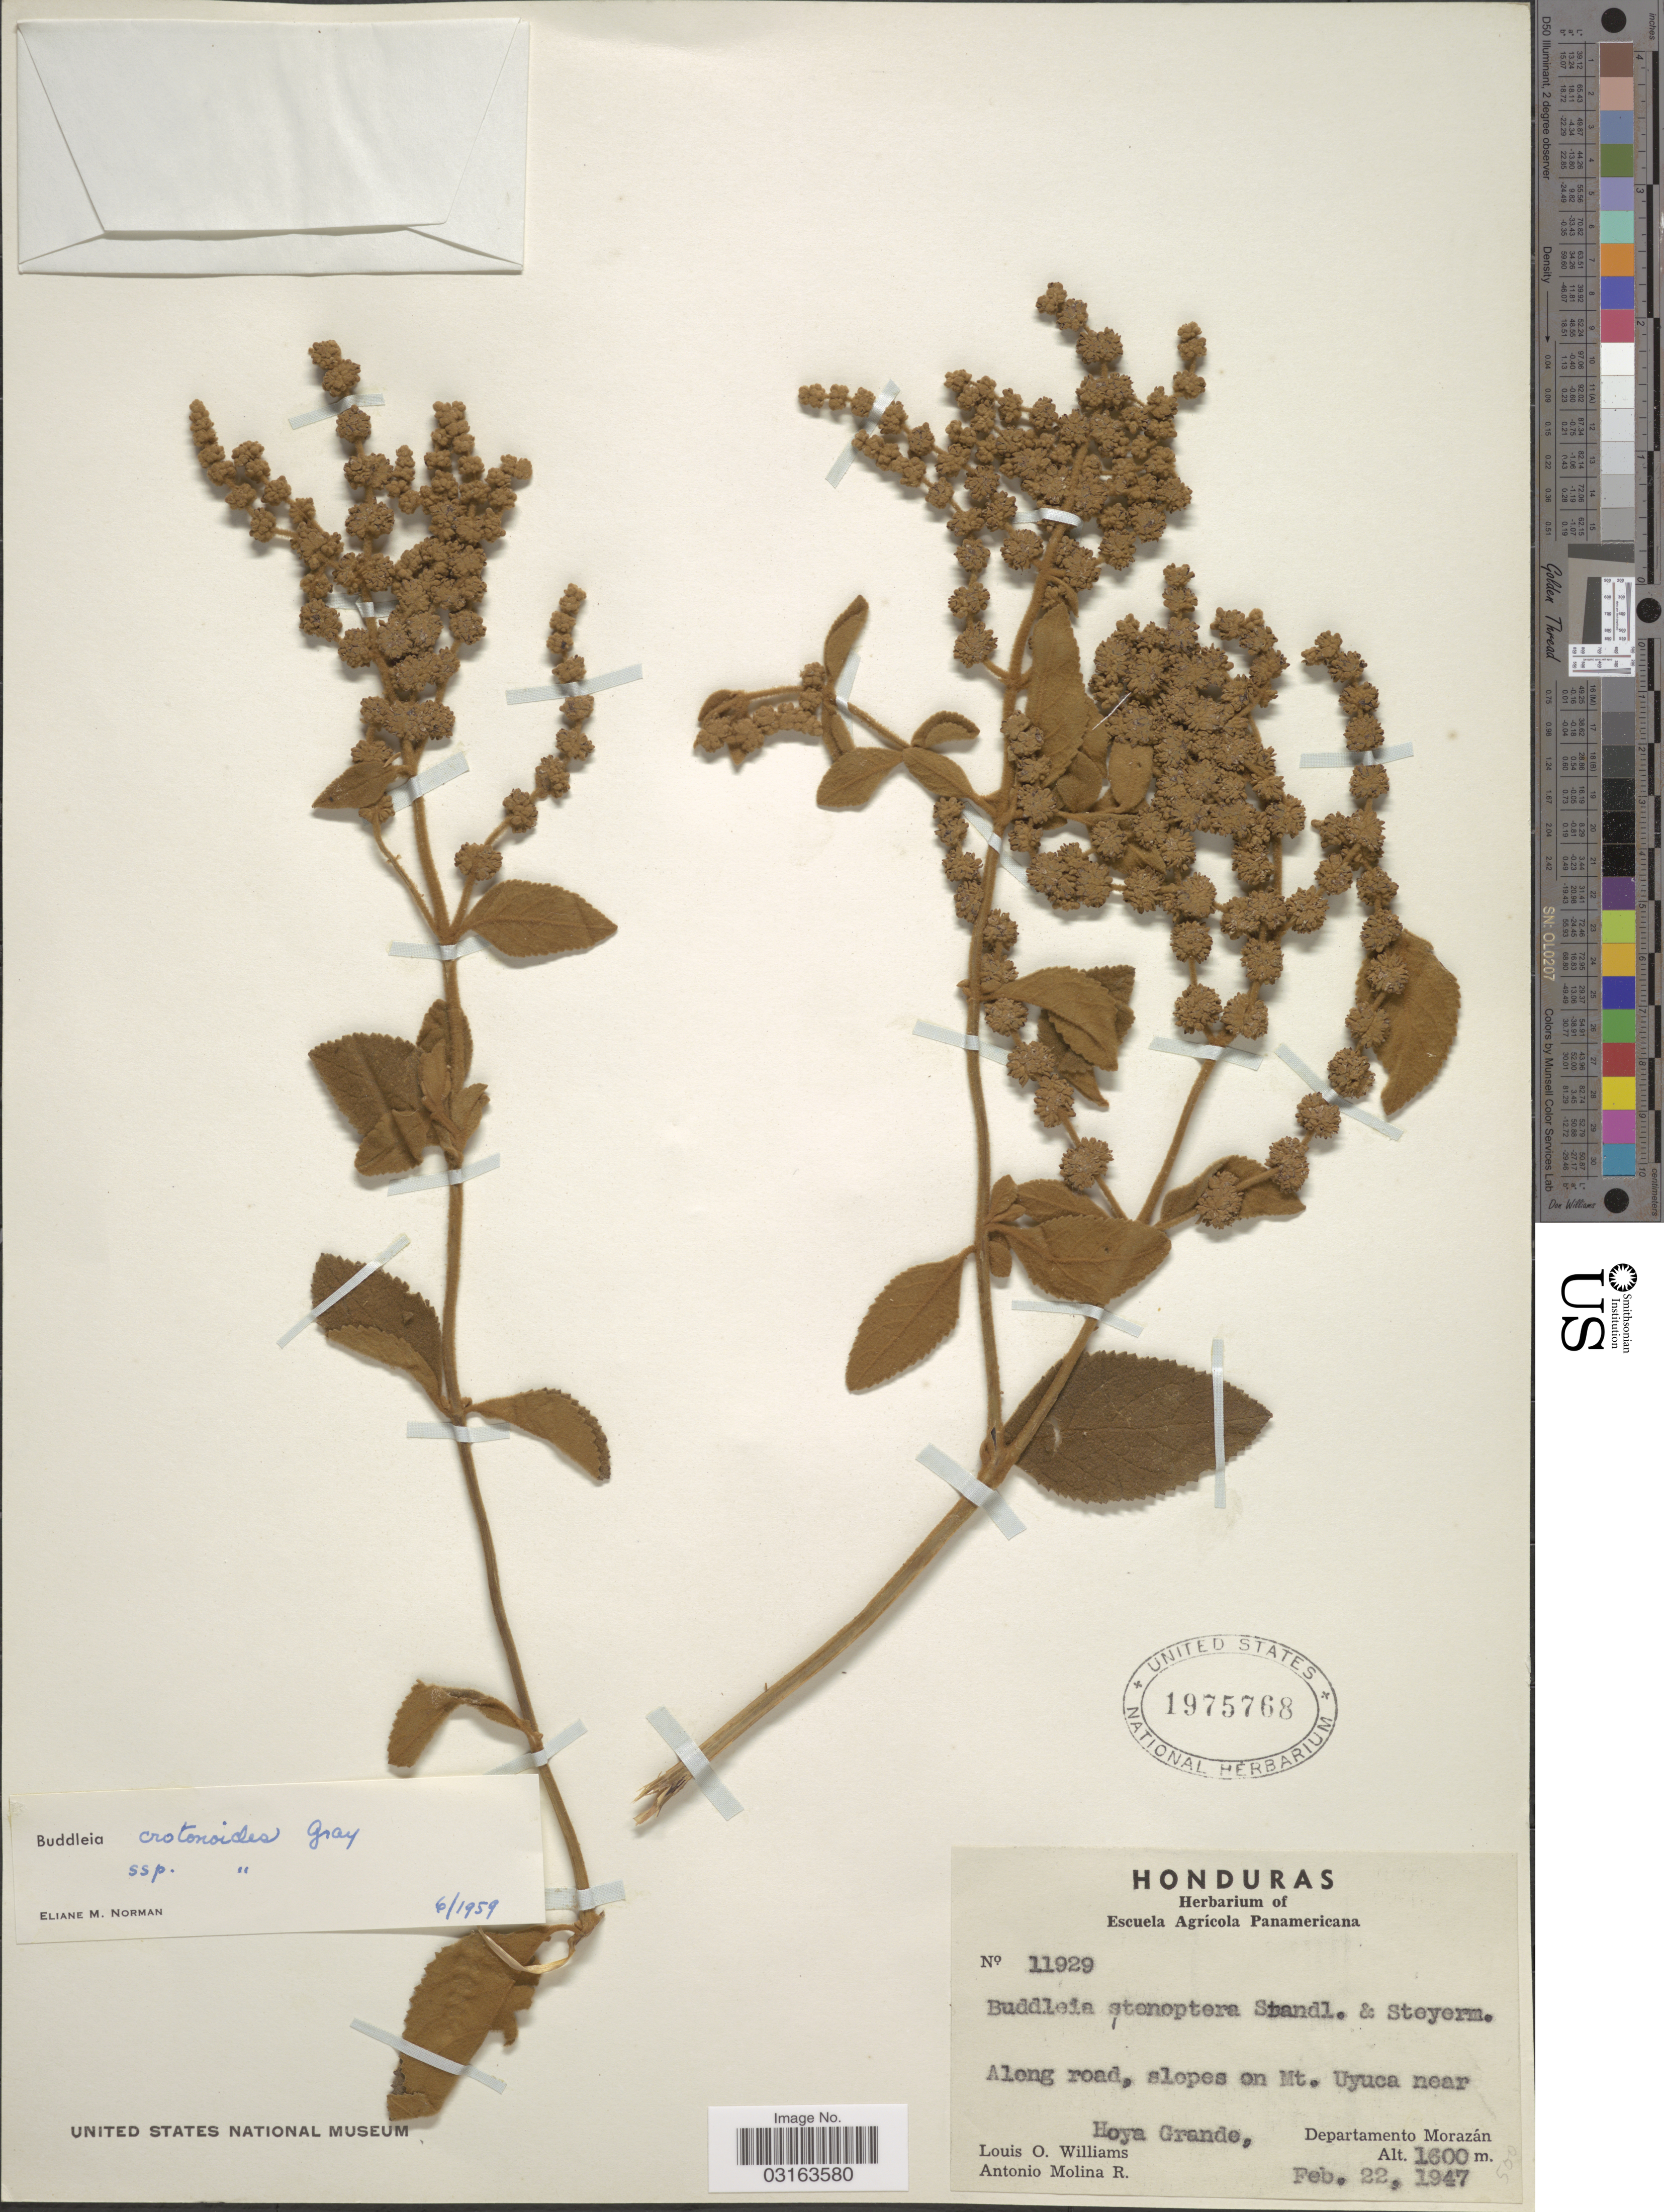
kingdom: Plantae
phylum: Tracheophyta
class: Magnoliopsida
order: Lamiales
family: Scrophulariaceae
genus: Buddleja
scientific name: Buddleja crotonoides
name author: A. Gray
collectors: L. O. Williams & A. Molina R.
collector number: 11929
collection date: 1947-02-22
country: Honduras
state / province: Fco. Morazán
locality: Along road, slopes on Mt. Uyuca near Hoya Grande, Departamento Morazán.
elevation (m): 1600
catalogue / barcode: US 1975768